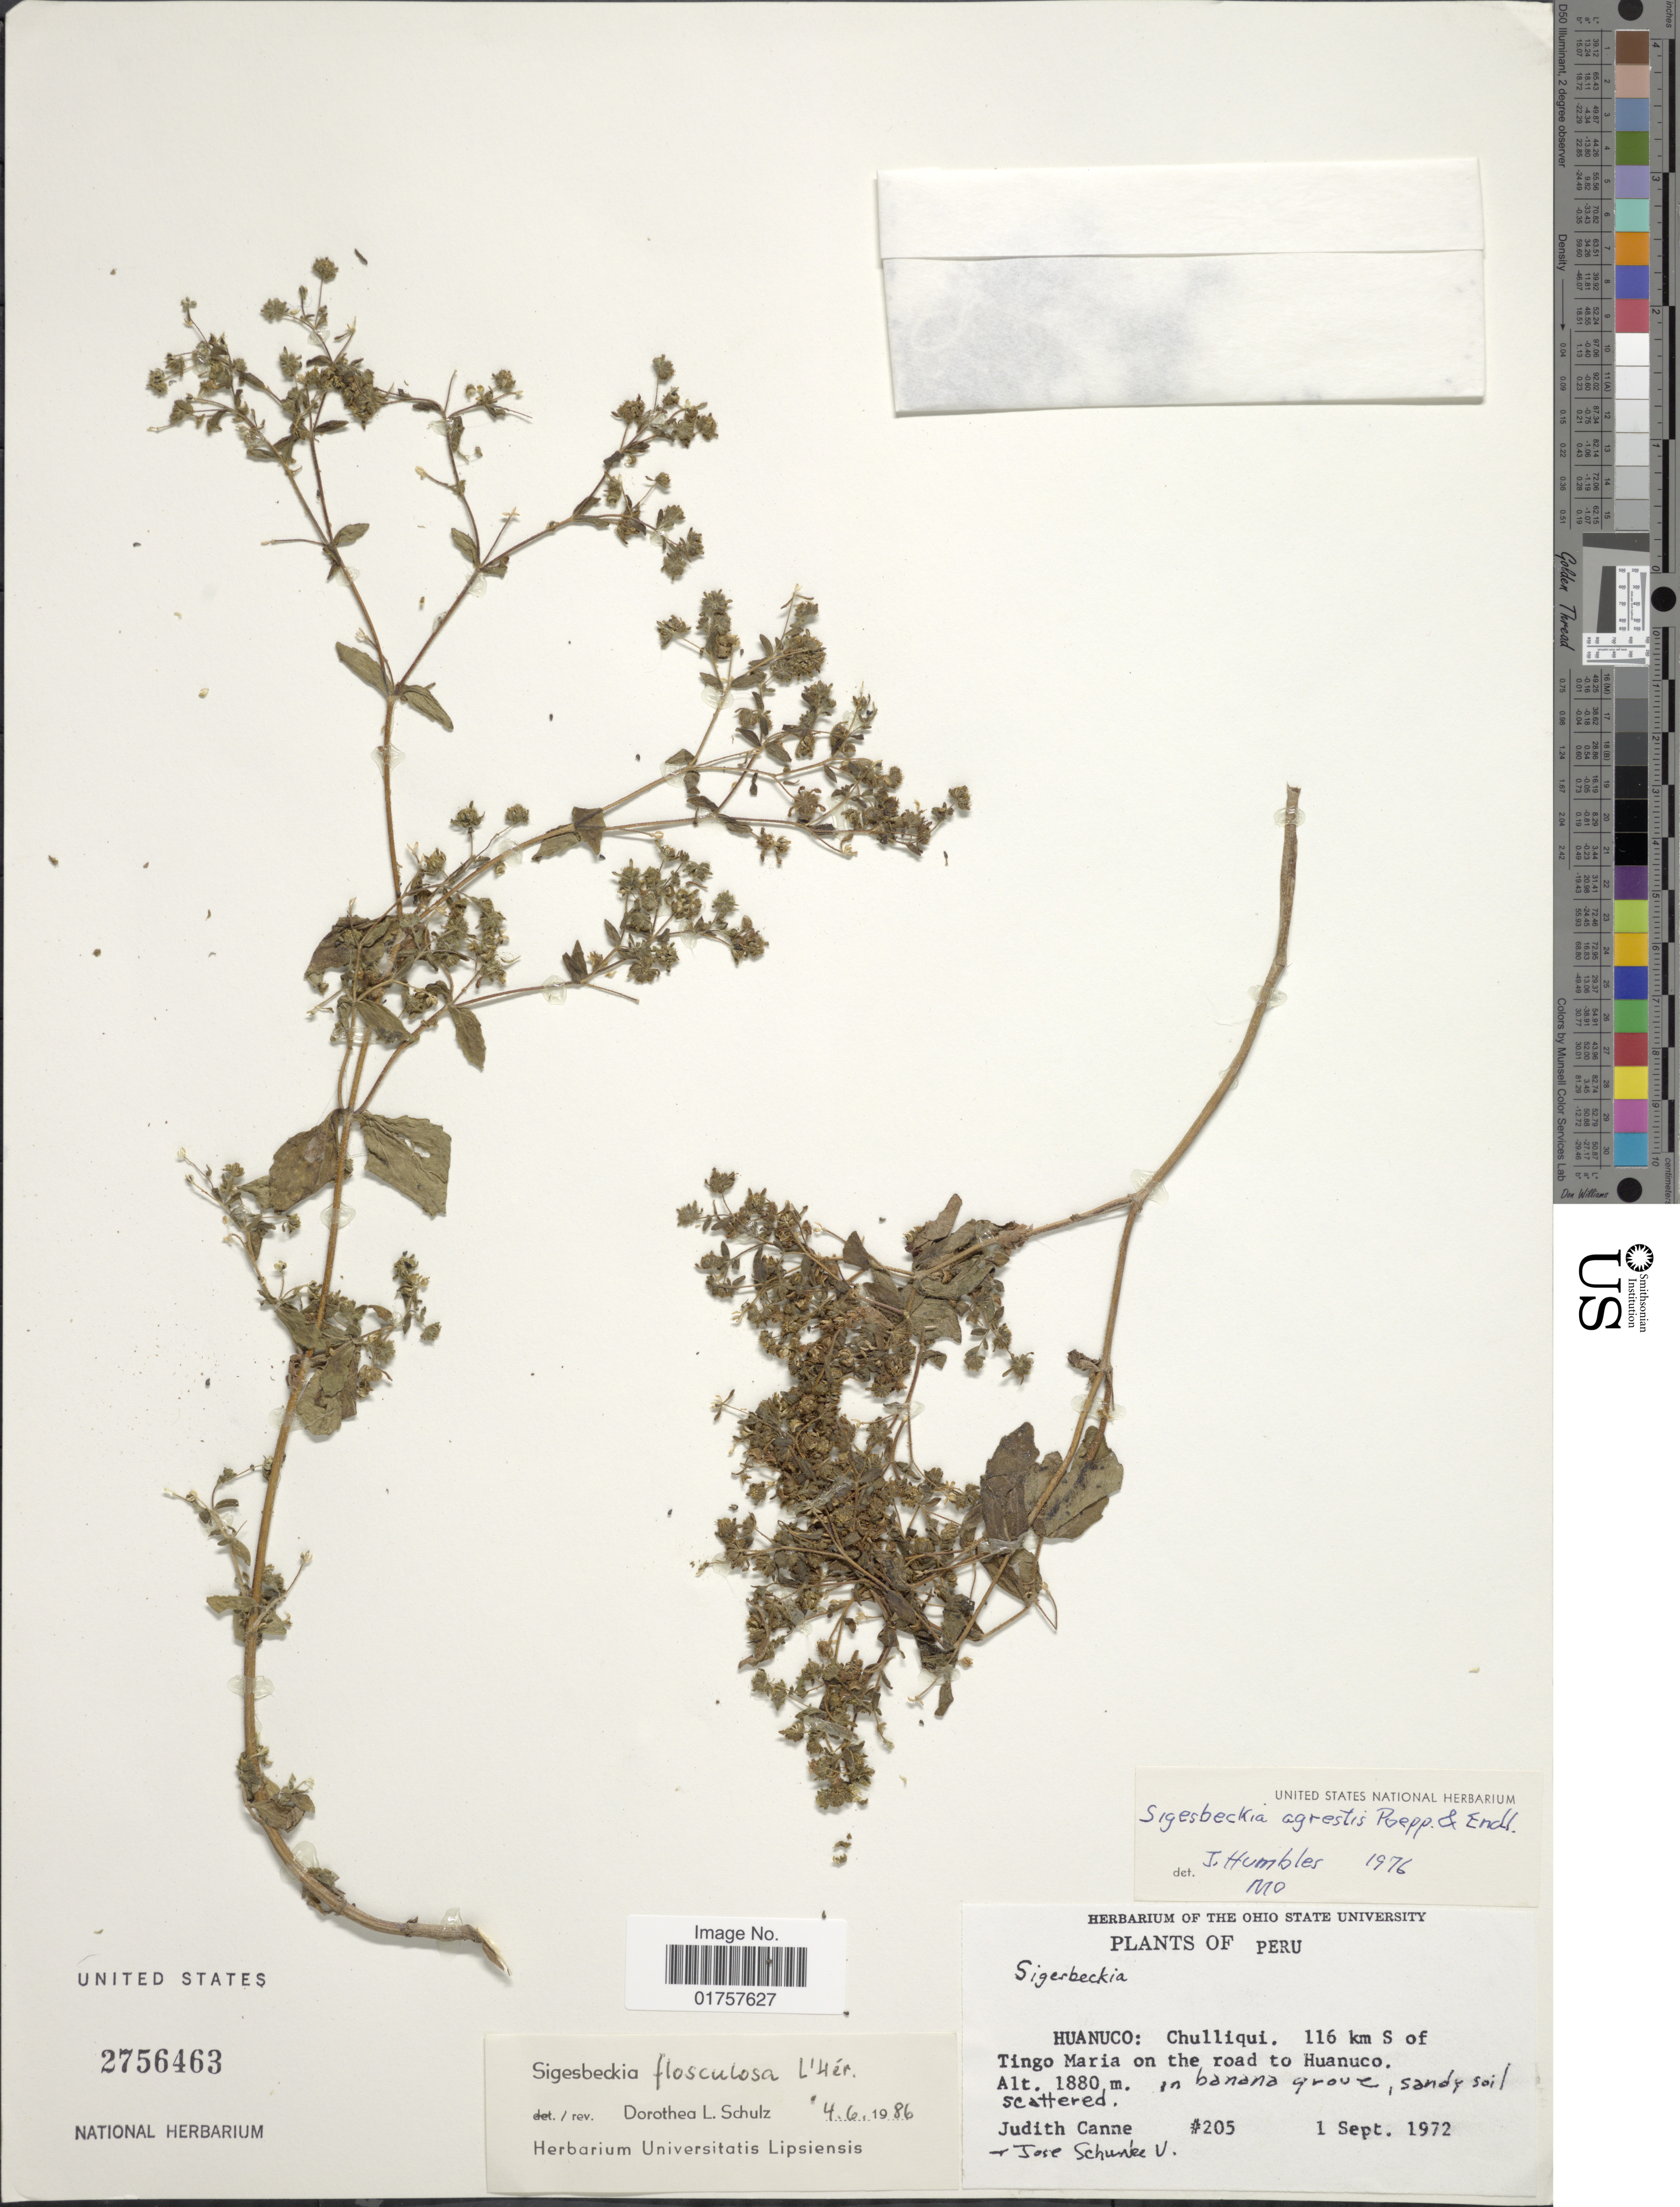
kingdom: Plantae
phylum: Tracheophyta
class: Magnoliopsida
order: Asterales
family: Asteraceae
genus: Sigesbeckia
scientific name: Sigesbeckia flosculosa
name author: L'Hér.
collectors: J. M. Canne-Hilliker & J. Schunke Vigo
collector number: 205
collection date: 1972-09-01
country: Peru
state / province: Huánuco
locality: Chulliqui. 116 km S of Tingo Maria on the road to Huanuco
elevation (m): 1880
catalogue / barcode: US 2756463